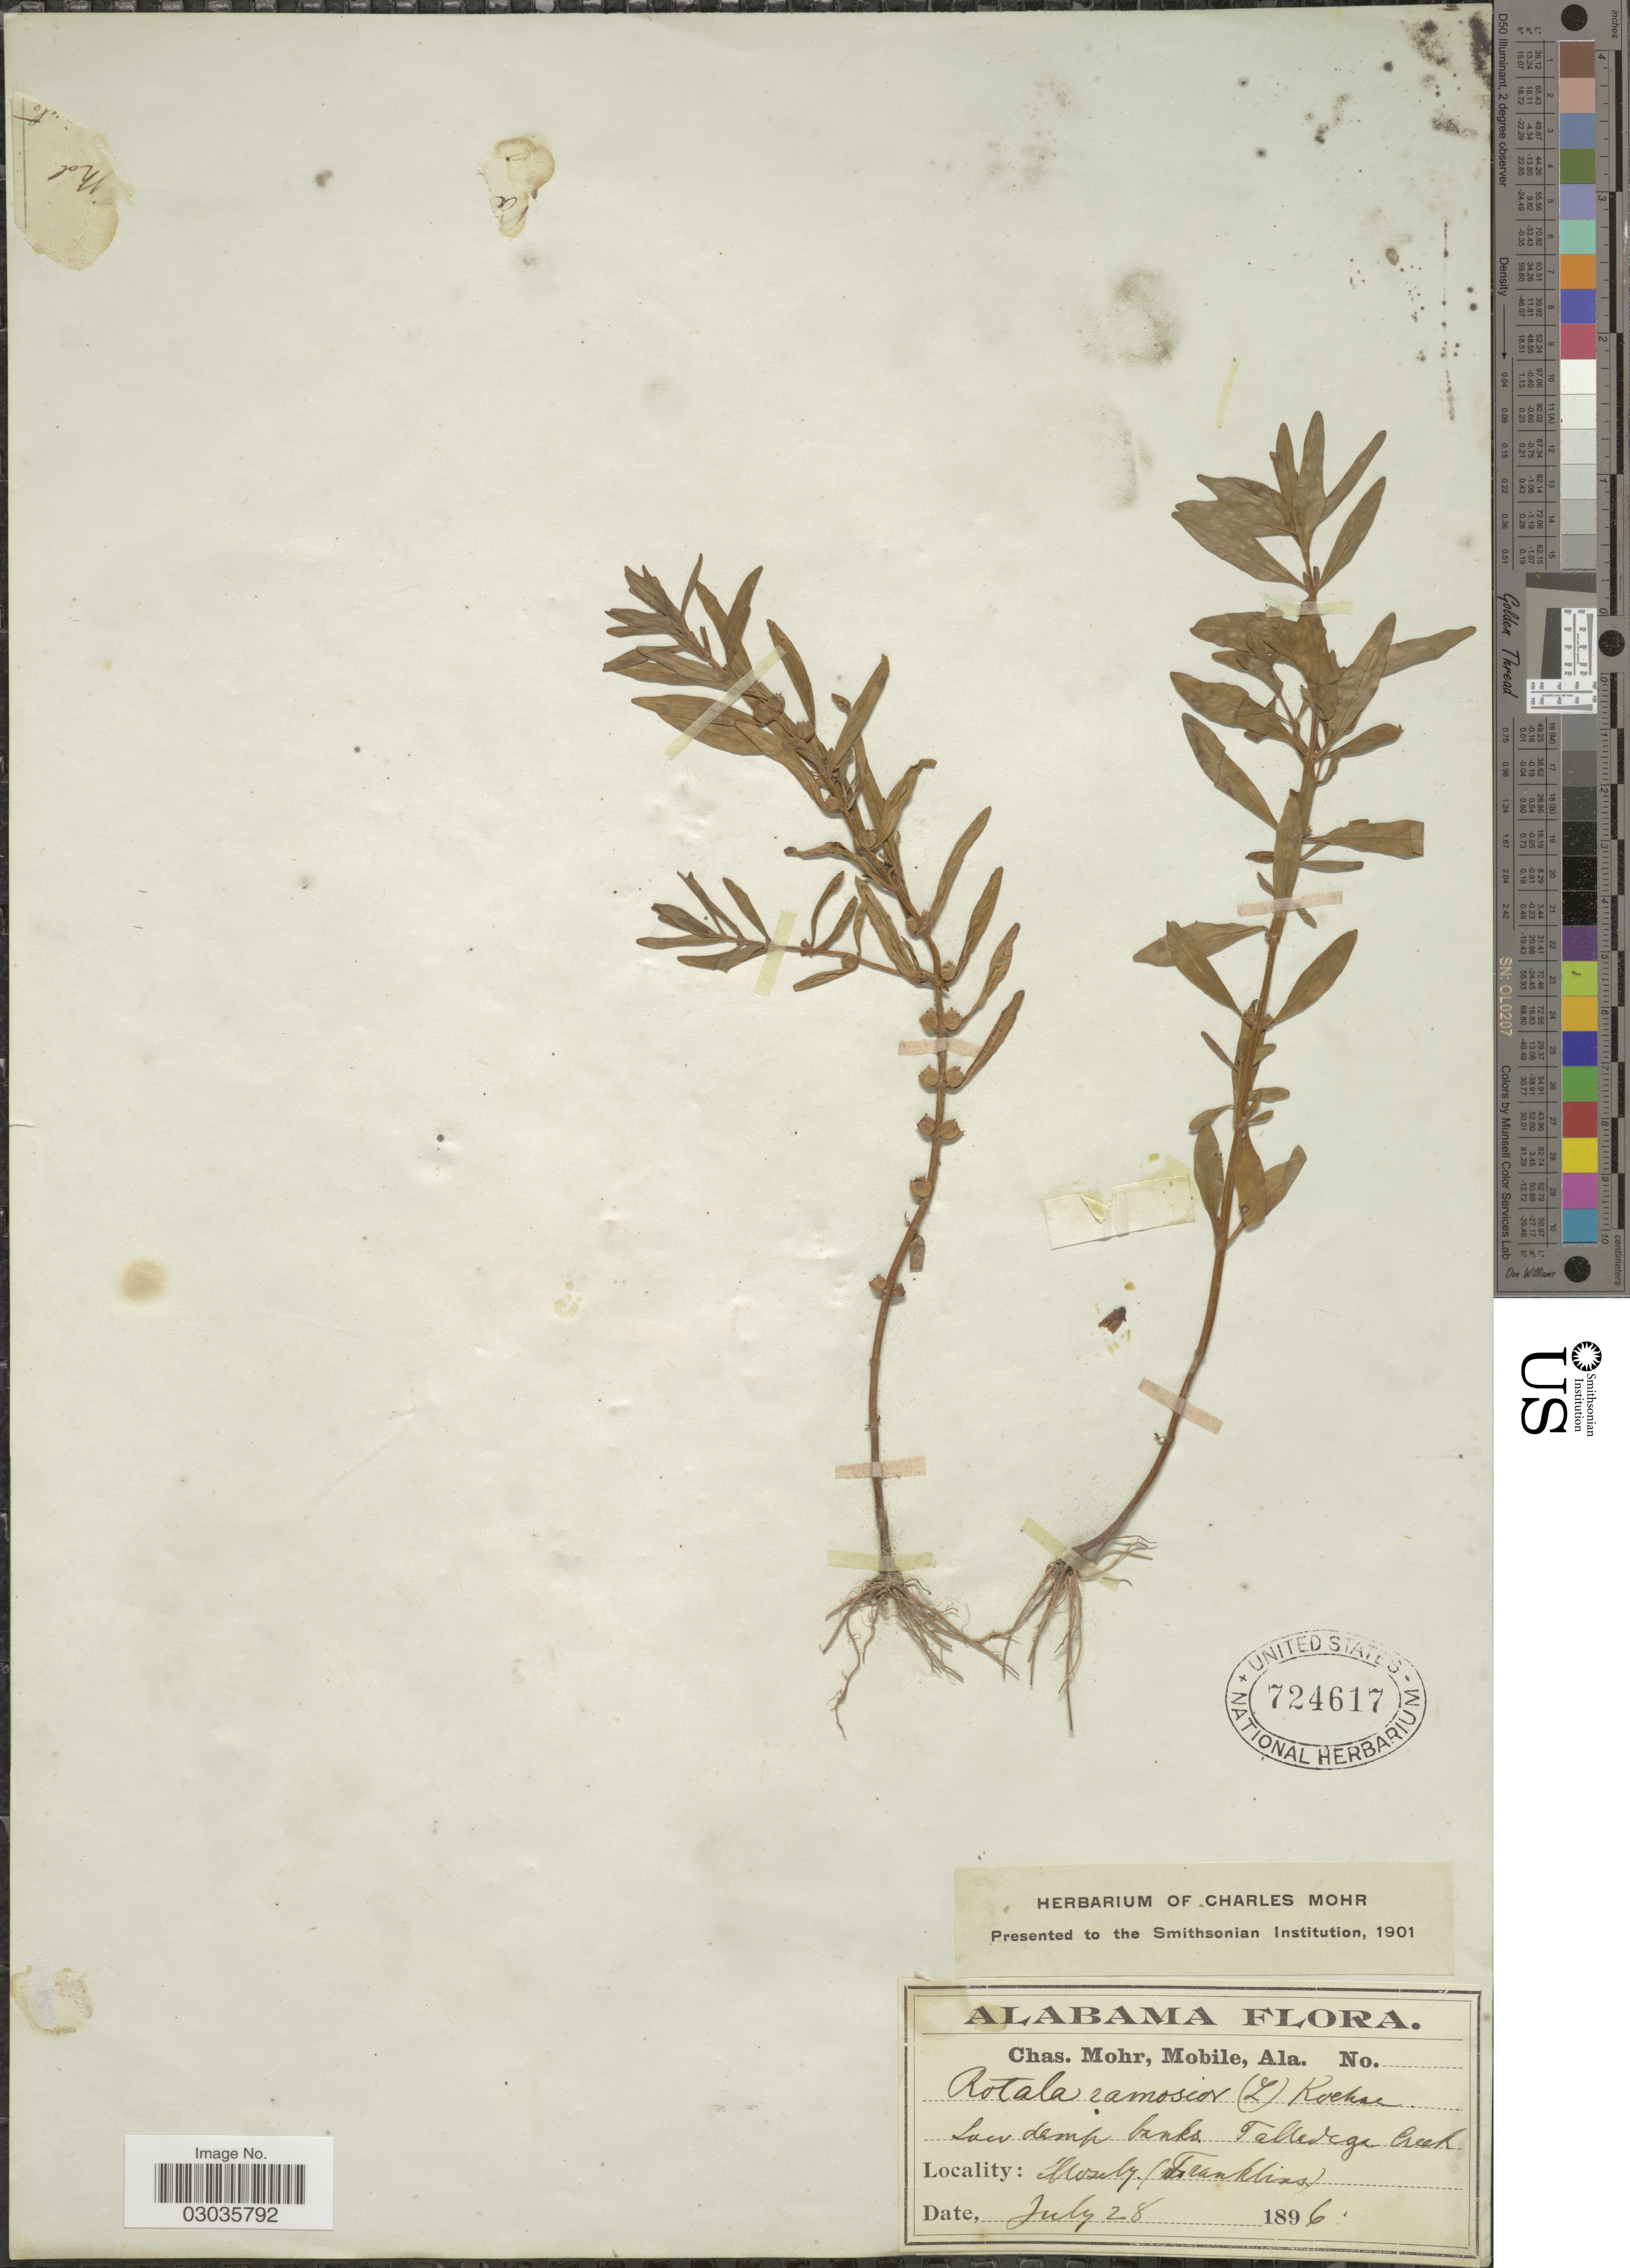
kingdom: Plantae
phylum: Tracheophyta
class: Magnoliopsida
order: Myrtales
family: Lythraceae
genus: Rotala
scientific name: Rotala ramosior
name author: (L.) Koehne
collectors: Mohr, C. T. (herbarium)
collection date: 1896-07-28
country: United States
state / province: Alabama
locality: Low damp banks Talladega Creek. Mosley. (Franklins).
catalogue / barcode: US 724617